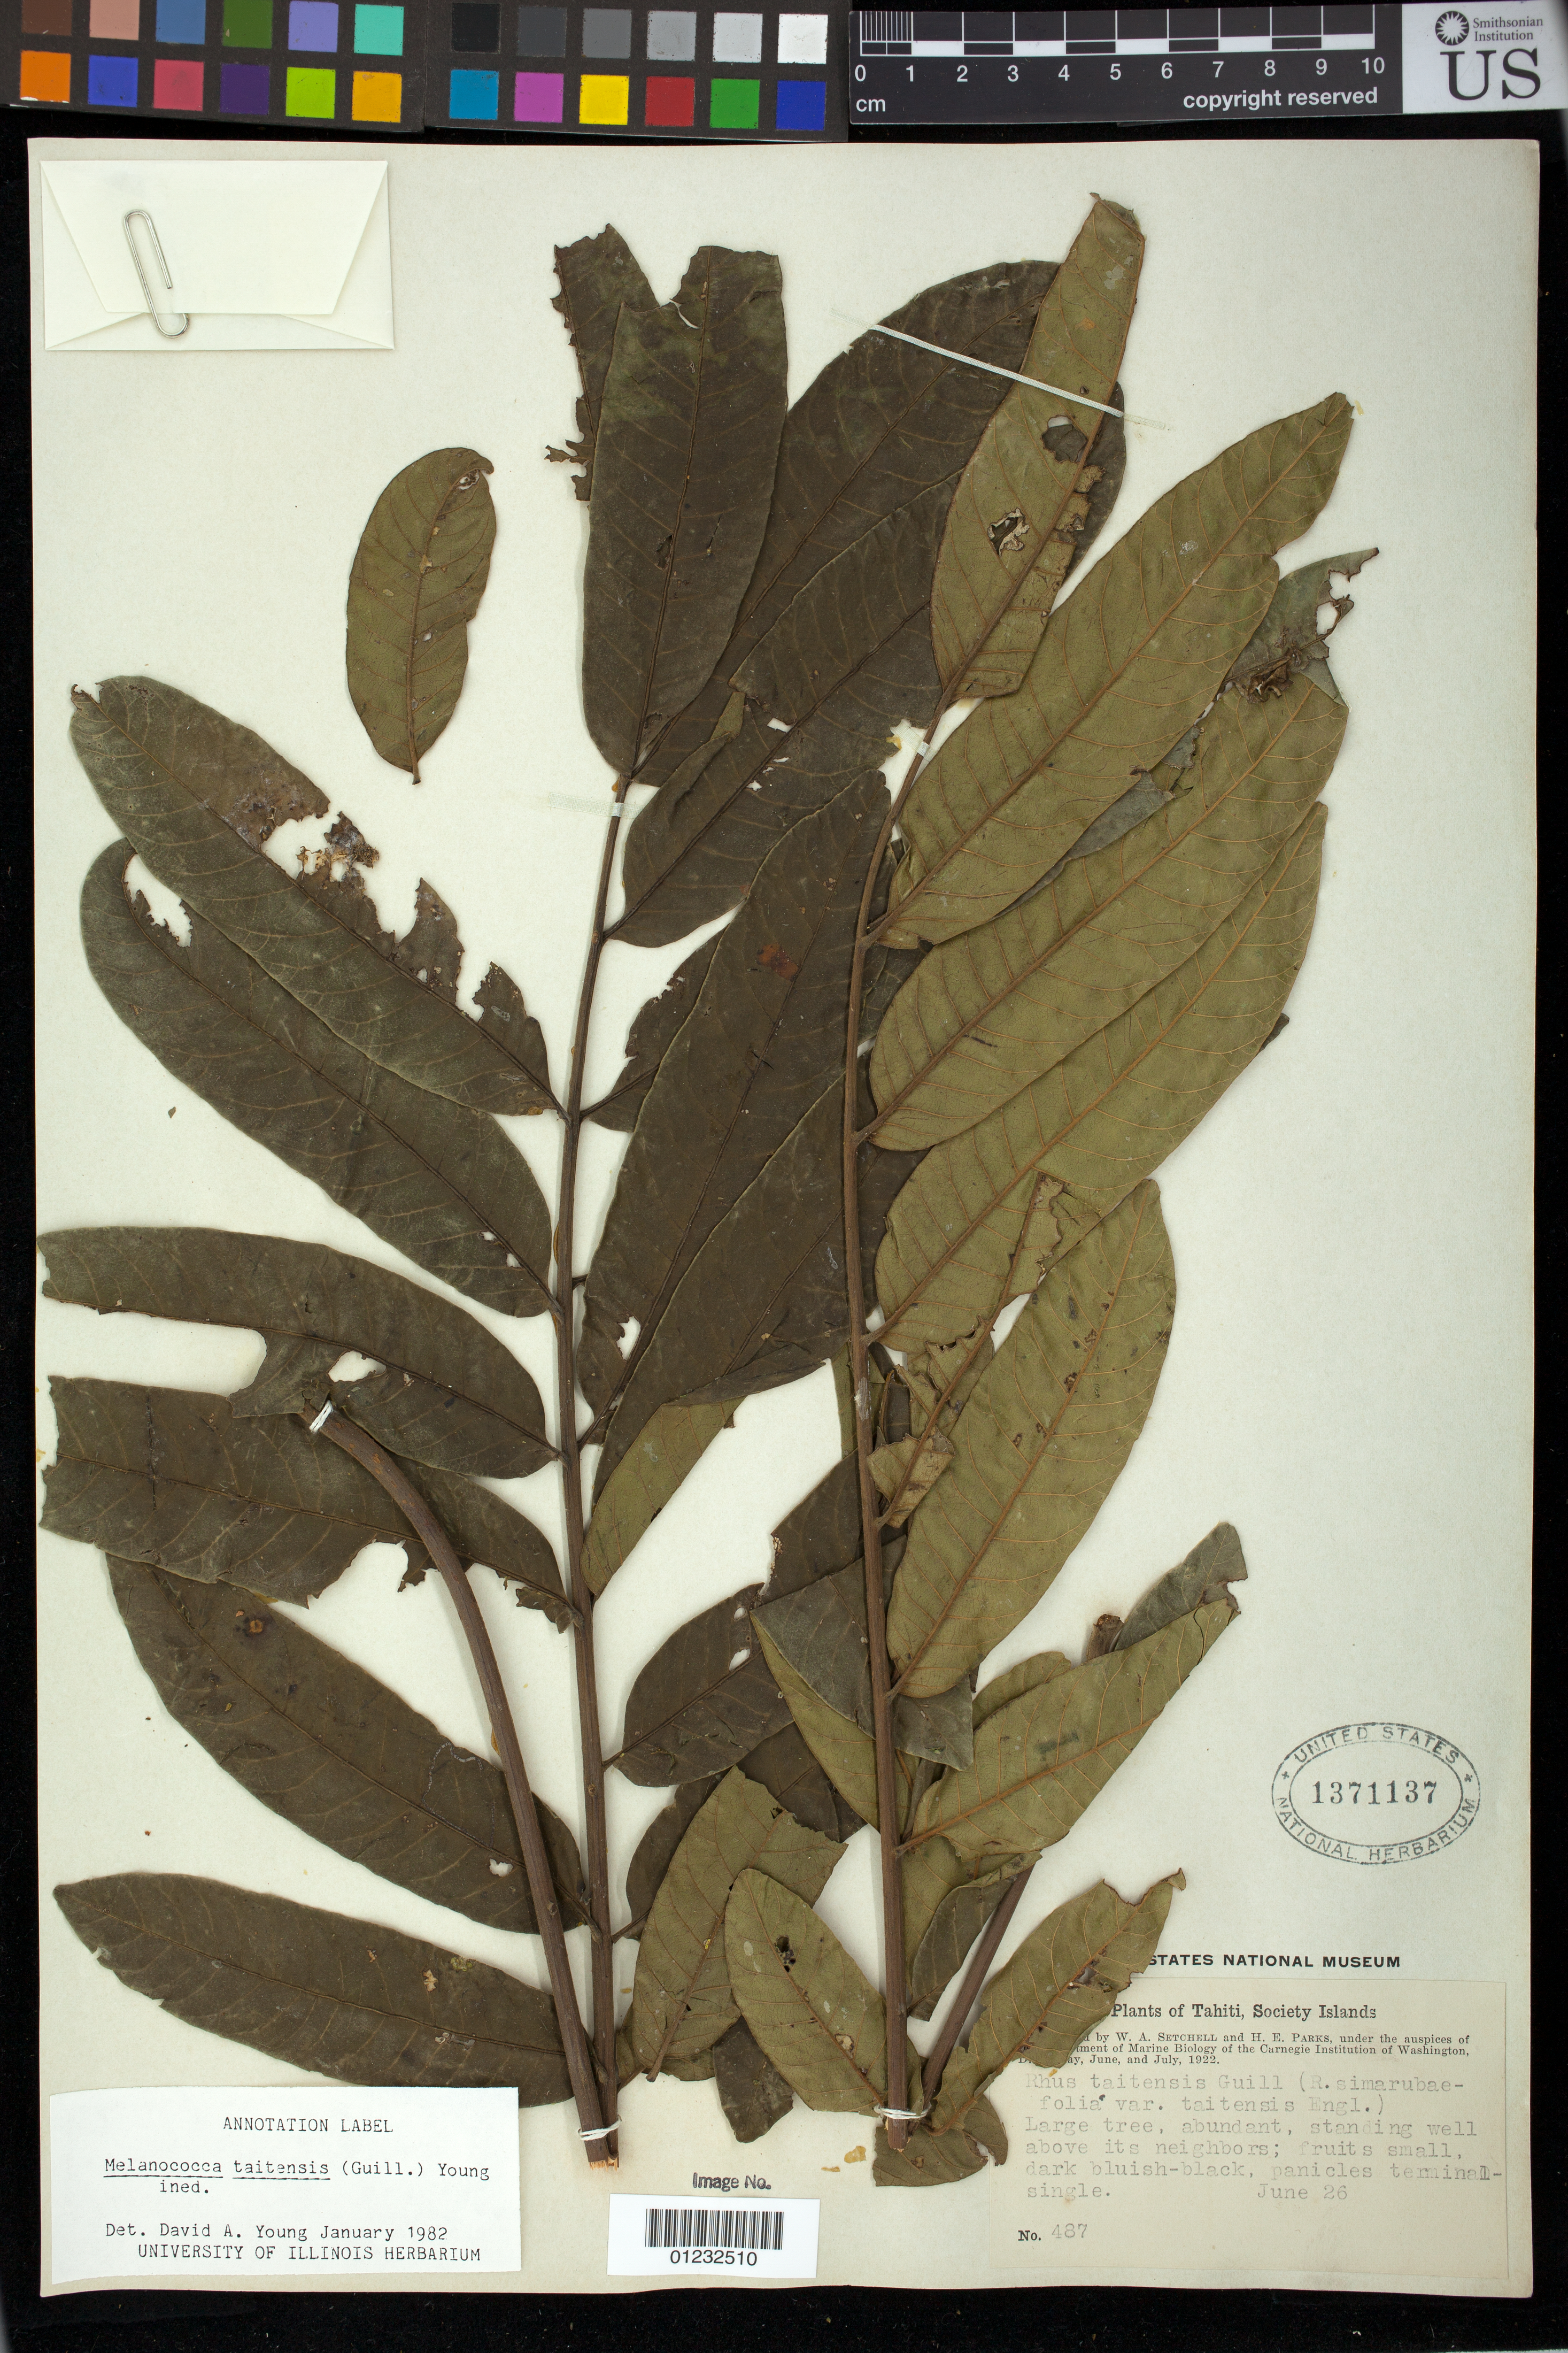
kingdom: Plantae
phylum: Tracheophyta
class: Magnoliopsida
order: Sapindales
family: Anacardiaceae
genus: Rhus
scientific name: Rhus taitensis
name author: Guill.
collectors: W. Setchell & H. E. Parks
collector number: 487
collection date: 1922-06-26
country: French Polynesia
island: Tahiti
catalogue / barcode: US 1371137